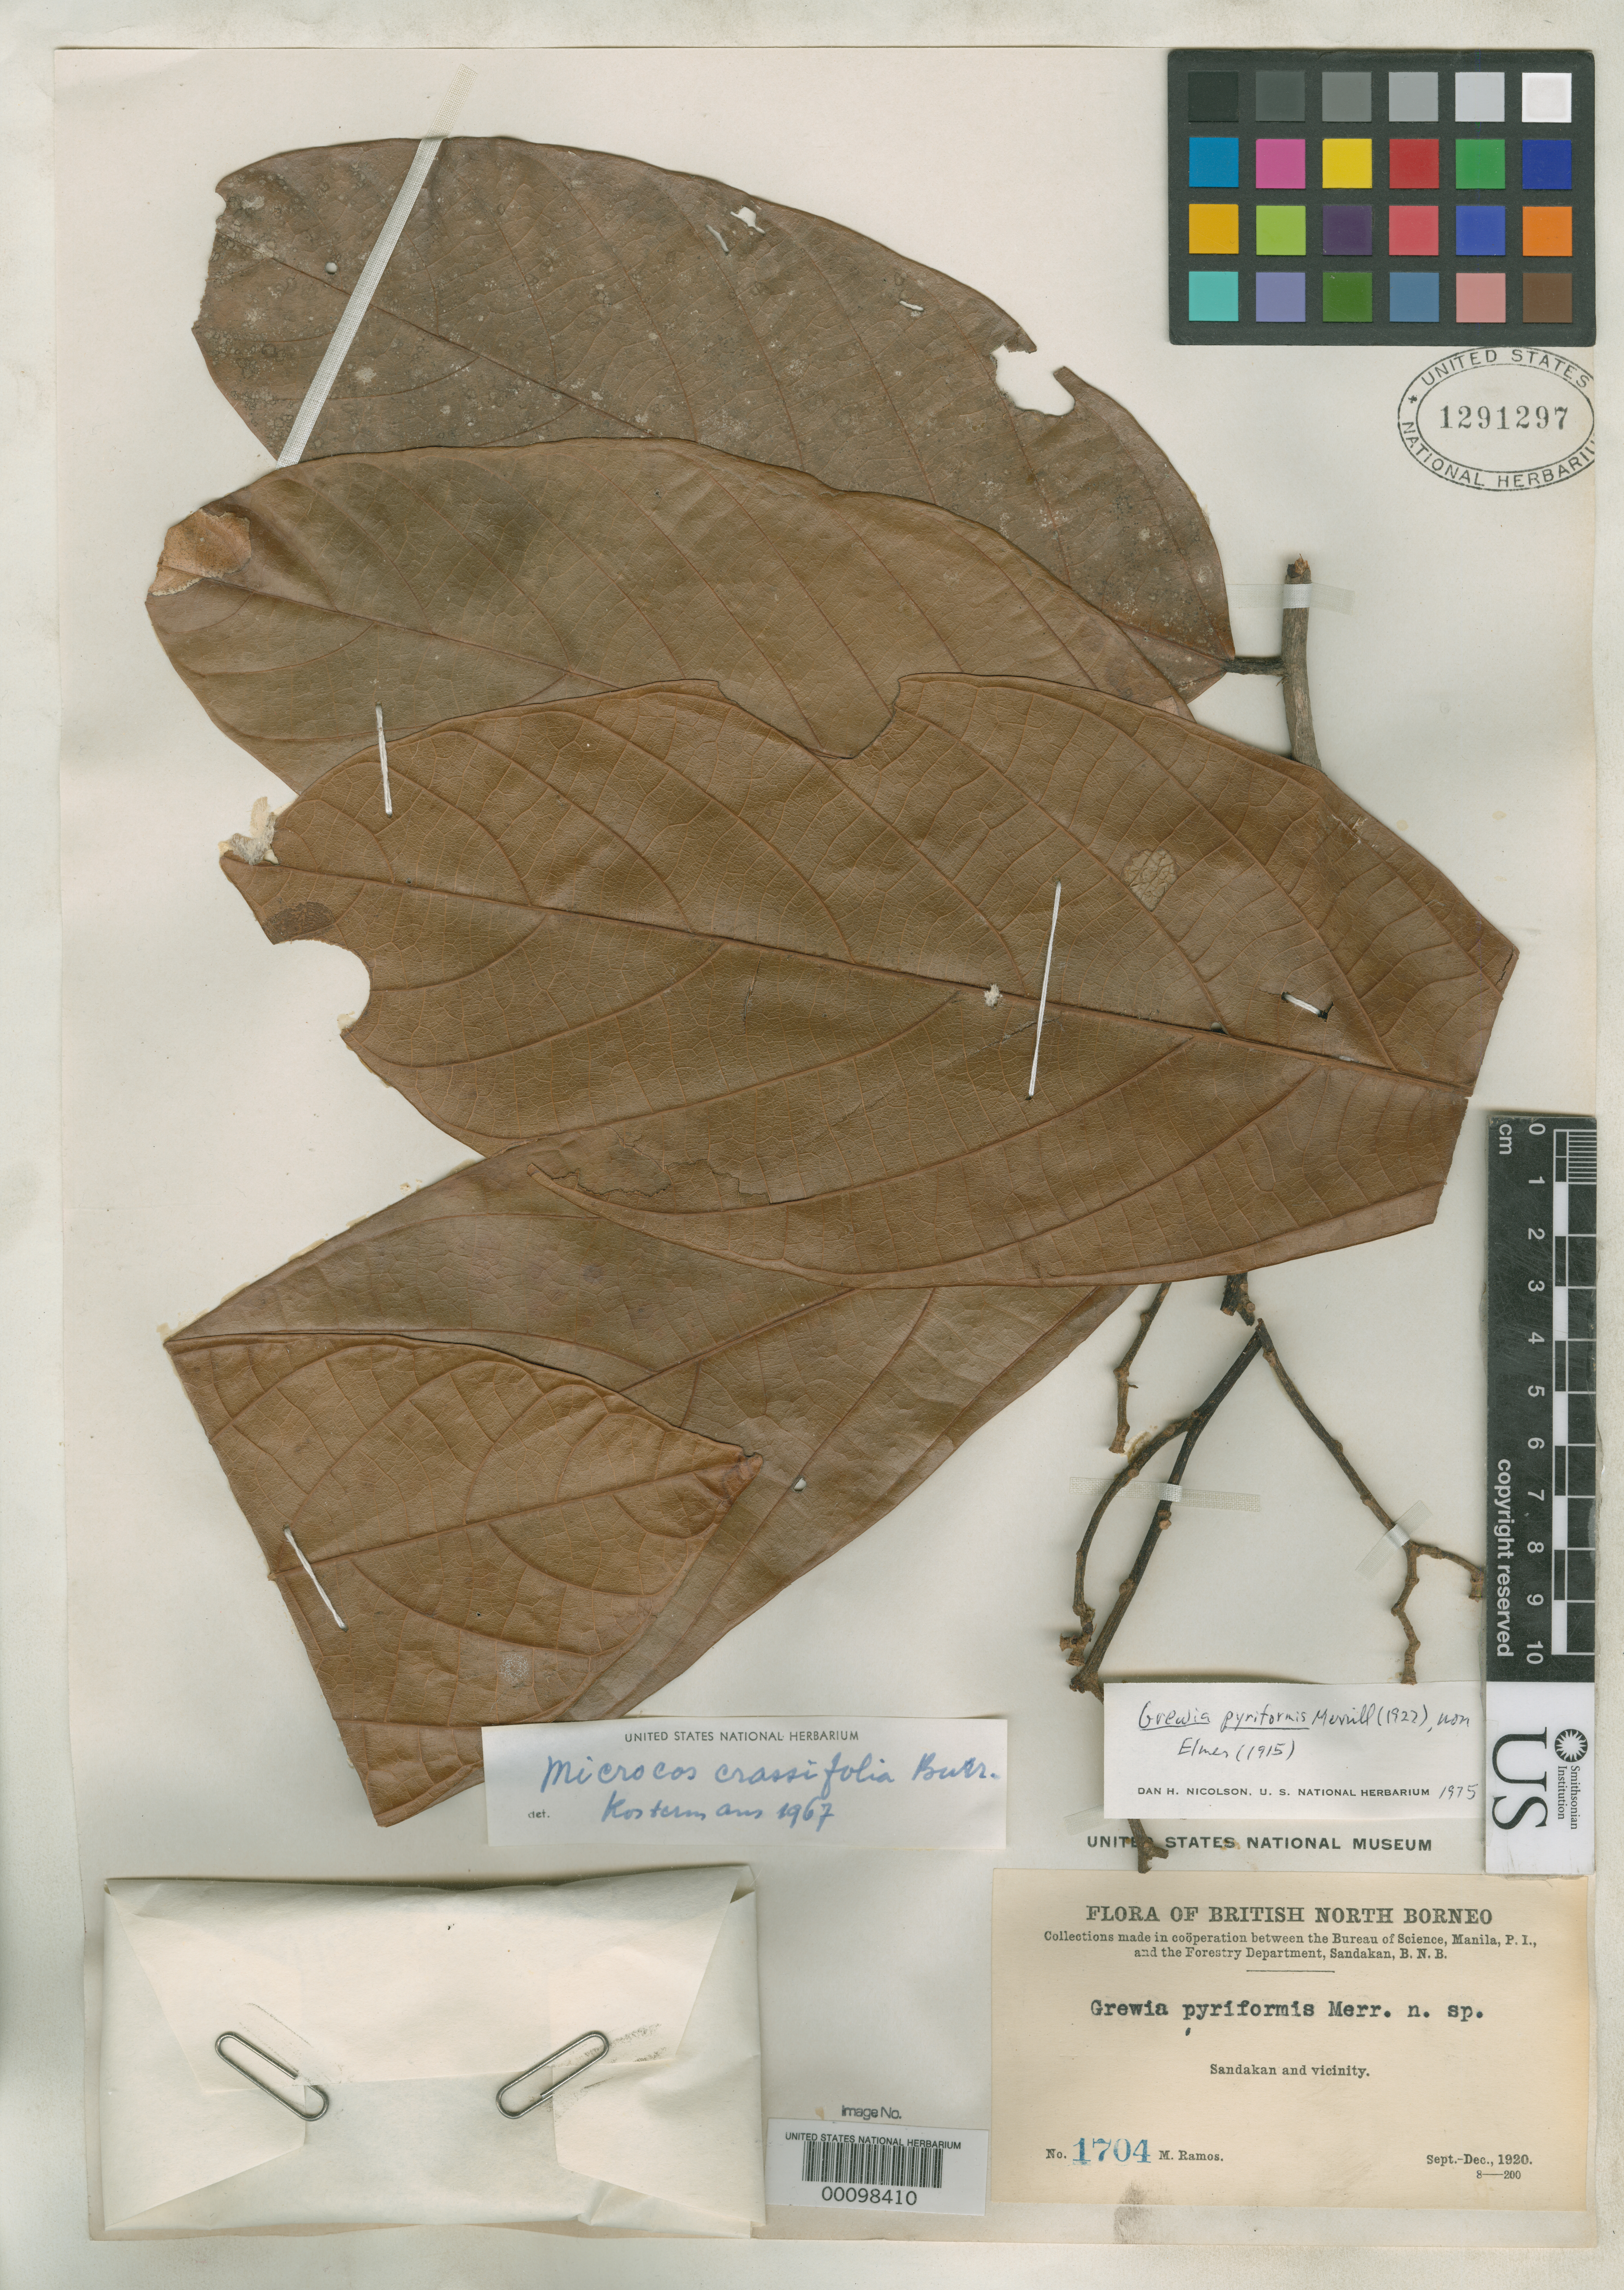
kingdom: Plantae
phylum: Tracheophyta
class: Magnoliopsida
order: Malvales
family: Malvaceae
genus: Microcos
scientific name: Microcos crassifolia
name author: Burret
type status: Isotype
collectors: M. Ramos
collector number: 1704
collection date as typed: Oct 1920 to -- Nov 1920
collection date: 1920-10/1920-11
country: Malaysia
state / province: Sabah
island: Borneo Island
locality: Batulima, near Sandakan.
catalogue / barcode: US 1291297